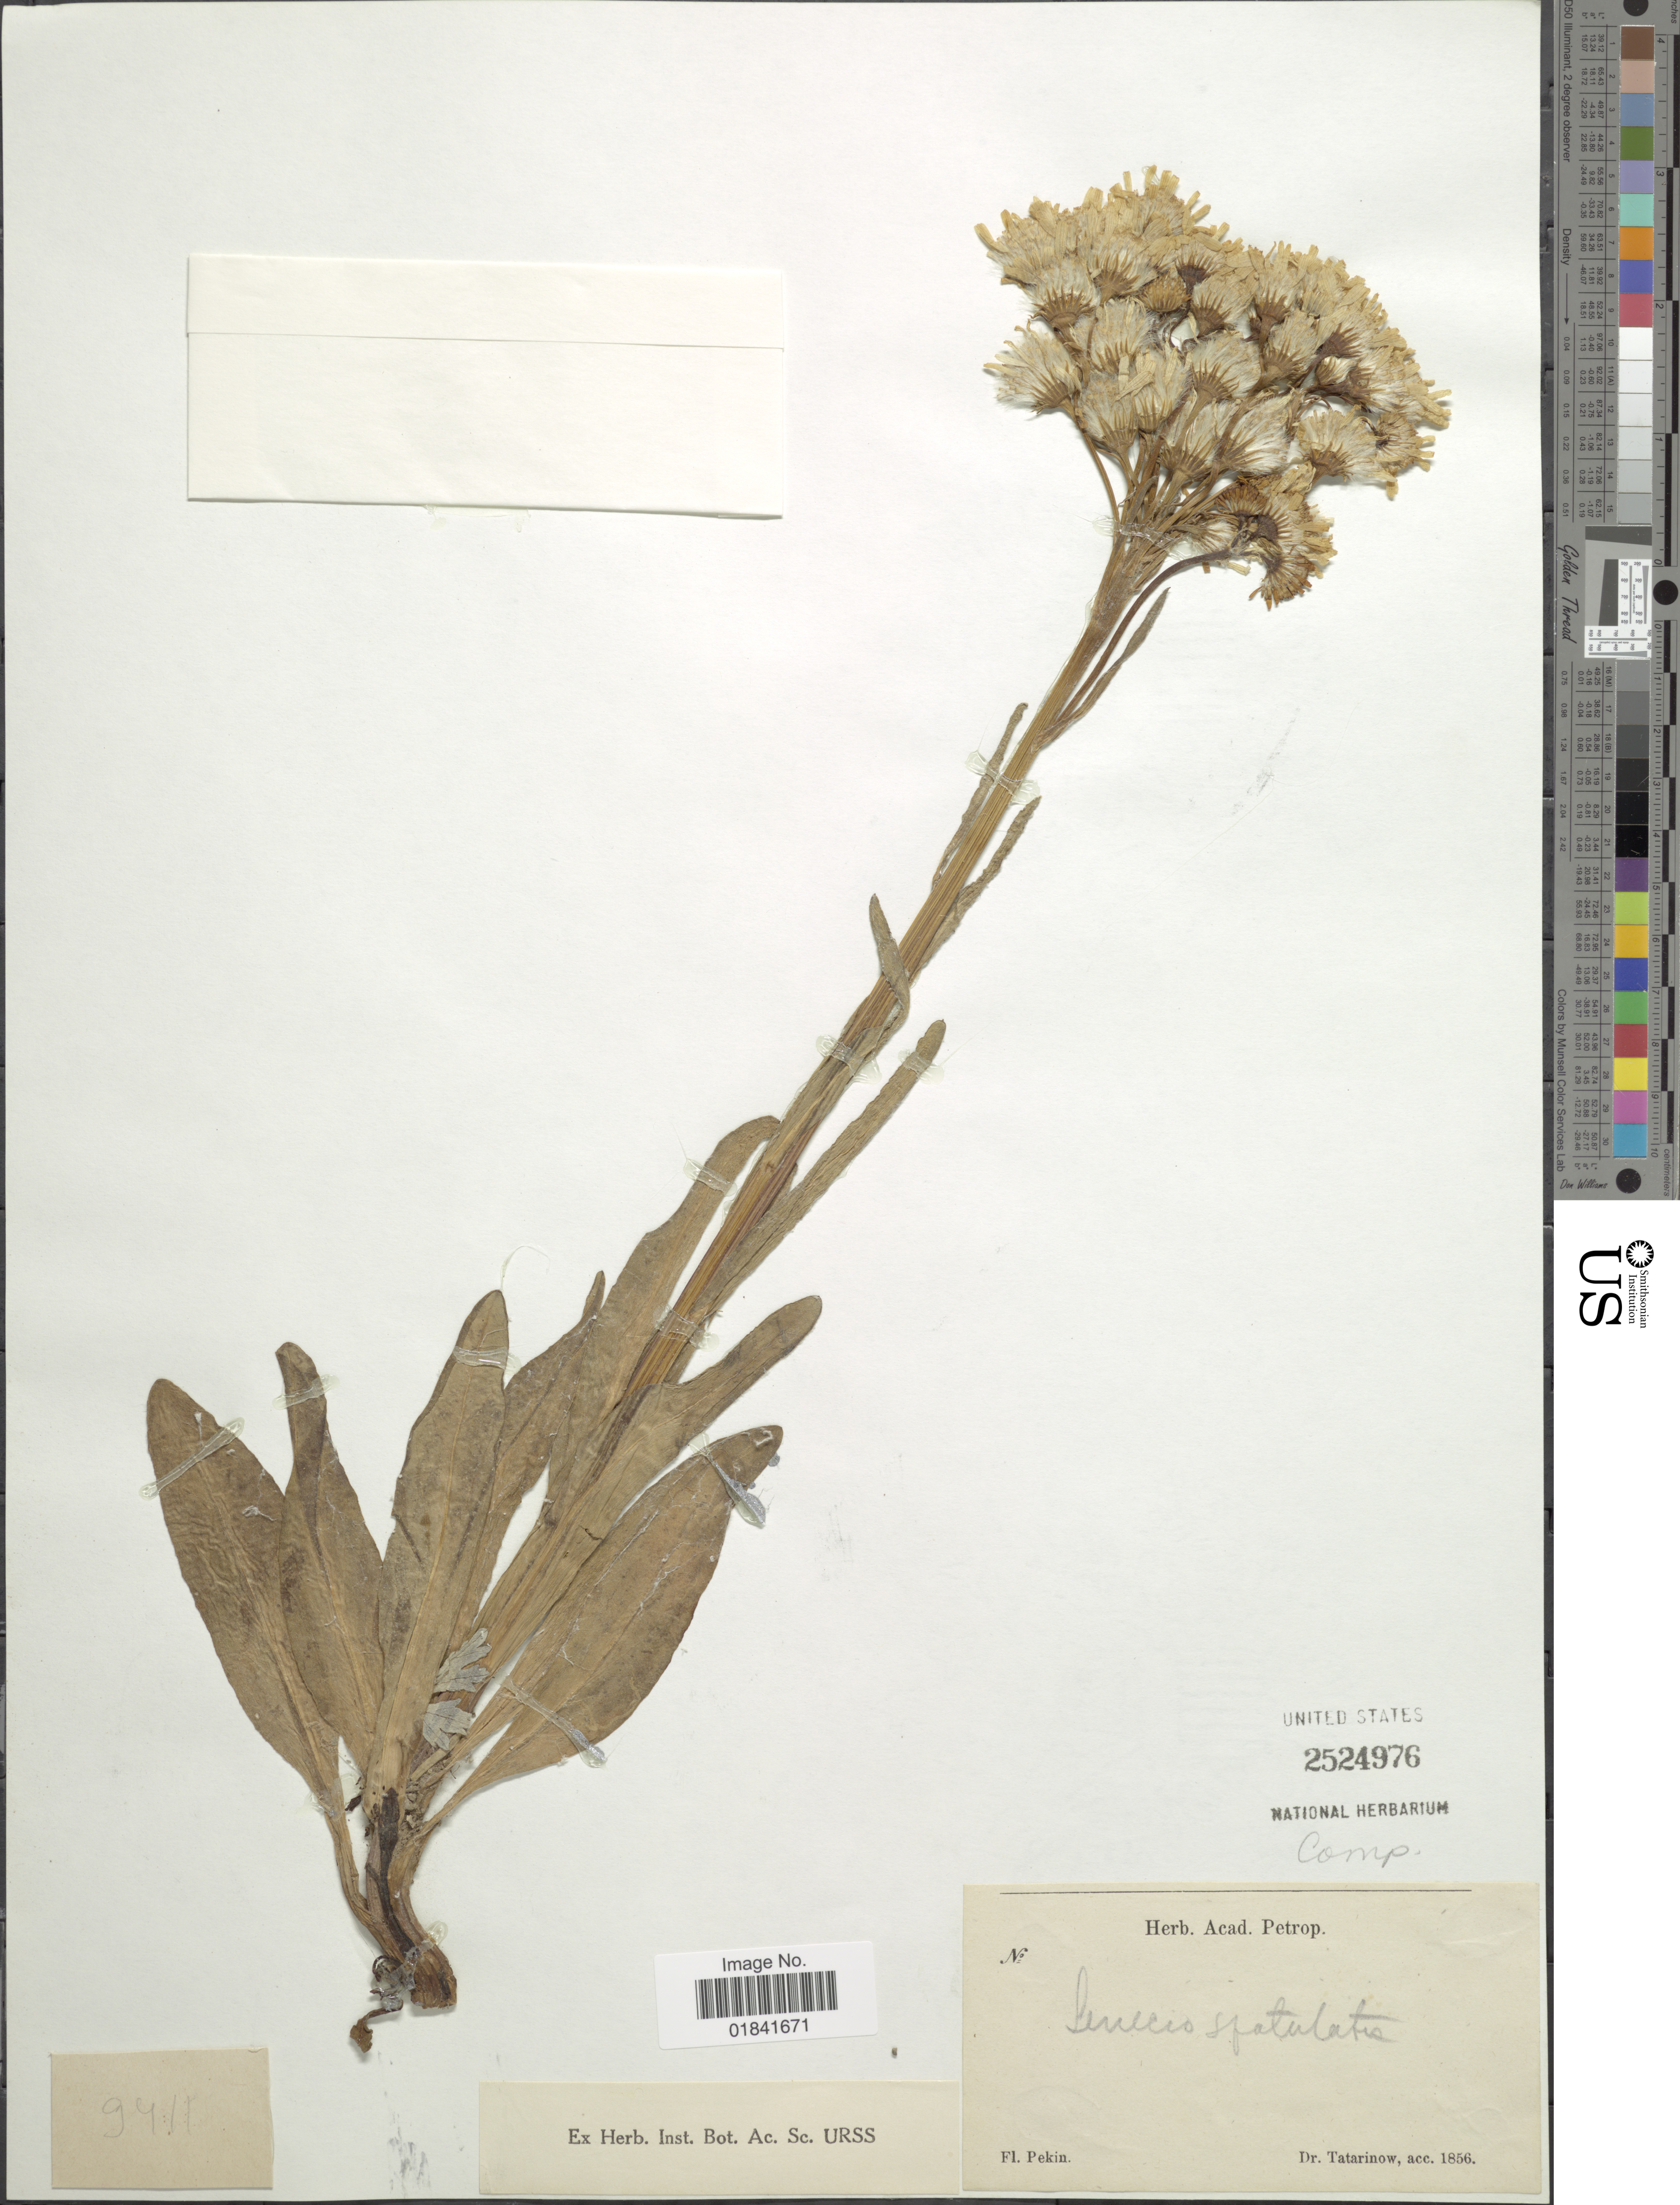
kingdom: Plantae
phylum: Tracheophyta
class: Magnoliopsida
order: Asterales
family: Asteraceae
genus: Senecio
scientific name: Senecio spathulatus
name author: A. Rich.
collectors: -. Tatarinow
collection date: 1856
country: China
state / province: Beijing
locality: Fl. Pekin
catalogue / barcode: US 2524976